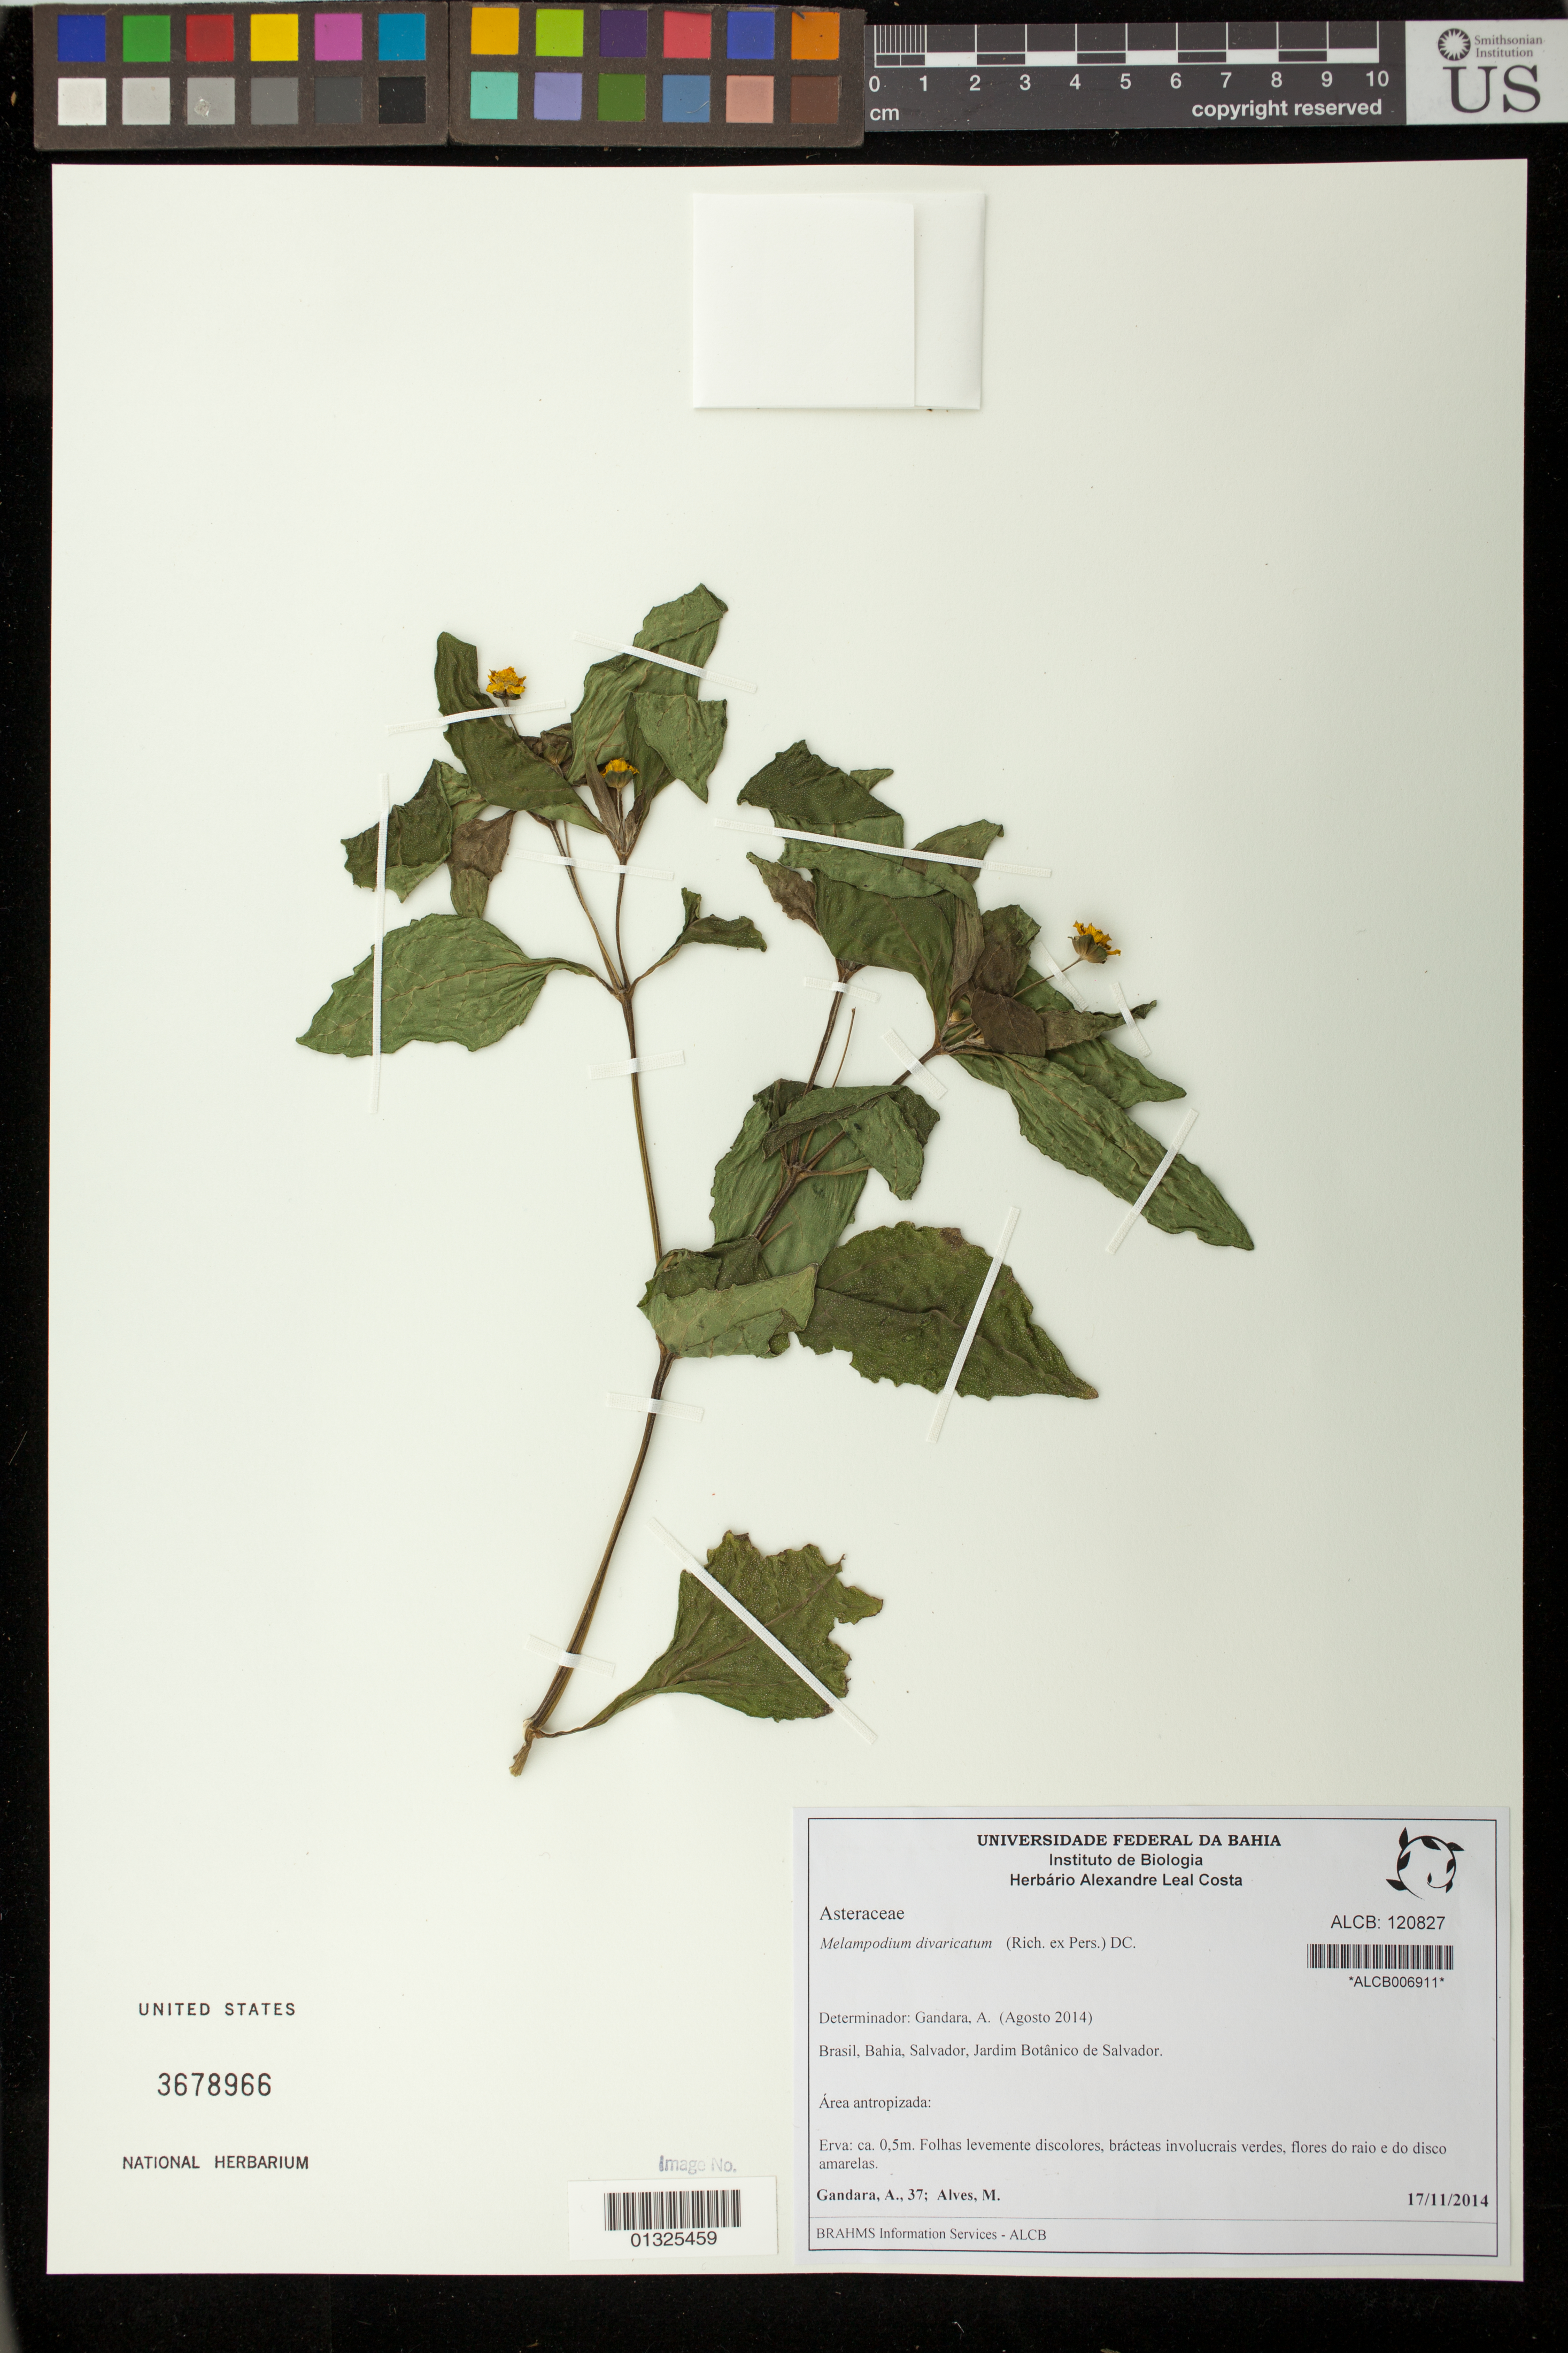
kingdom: Plantae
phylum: Tracheophyta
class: Magnoliopsida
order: Asterales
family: Asteraceae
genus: Melampodium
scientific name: Melampodium divaricatum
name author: (Rich.) DC.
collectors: A. Gándara & M. Alves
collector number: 37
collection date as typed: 17 November 2014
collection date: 2014-11-17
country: Brazil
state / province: Bahia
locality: Salvador, Jardim Botanico de Salvador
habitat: Area antropizada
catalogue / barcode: US 3678966